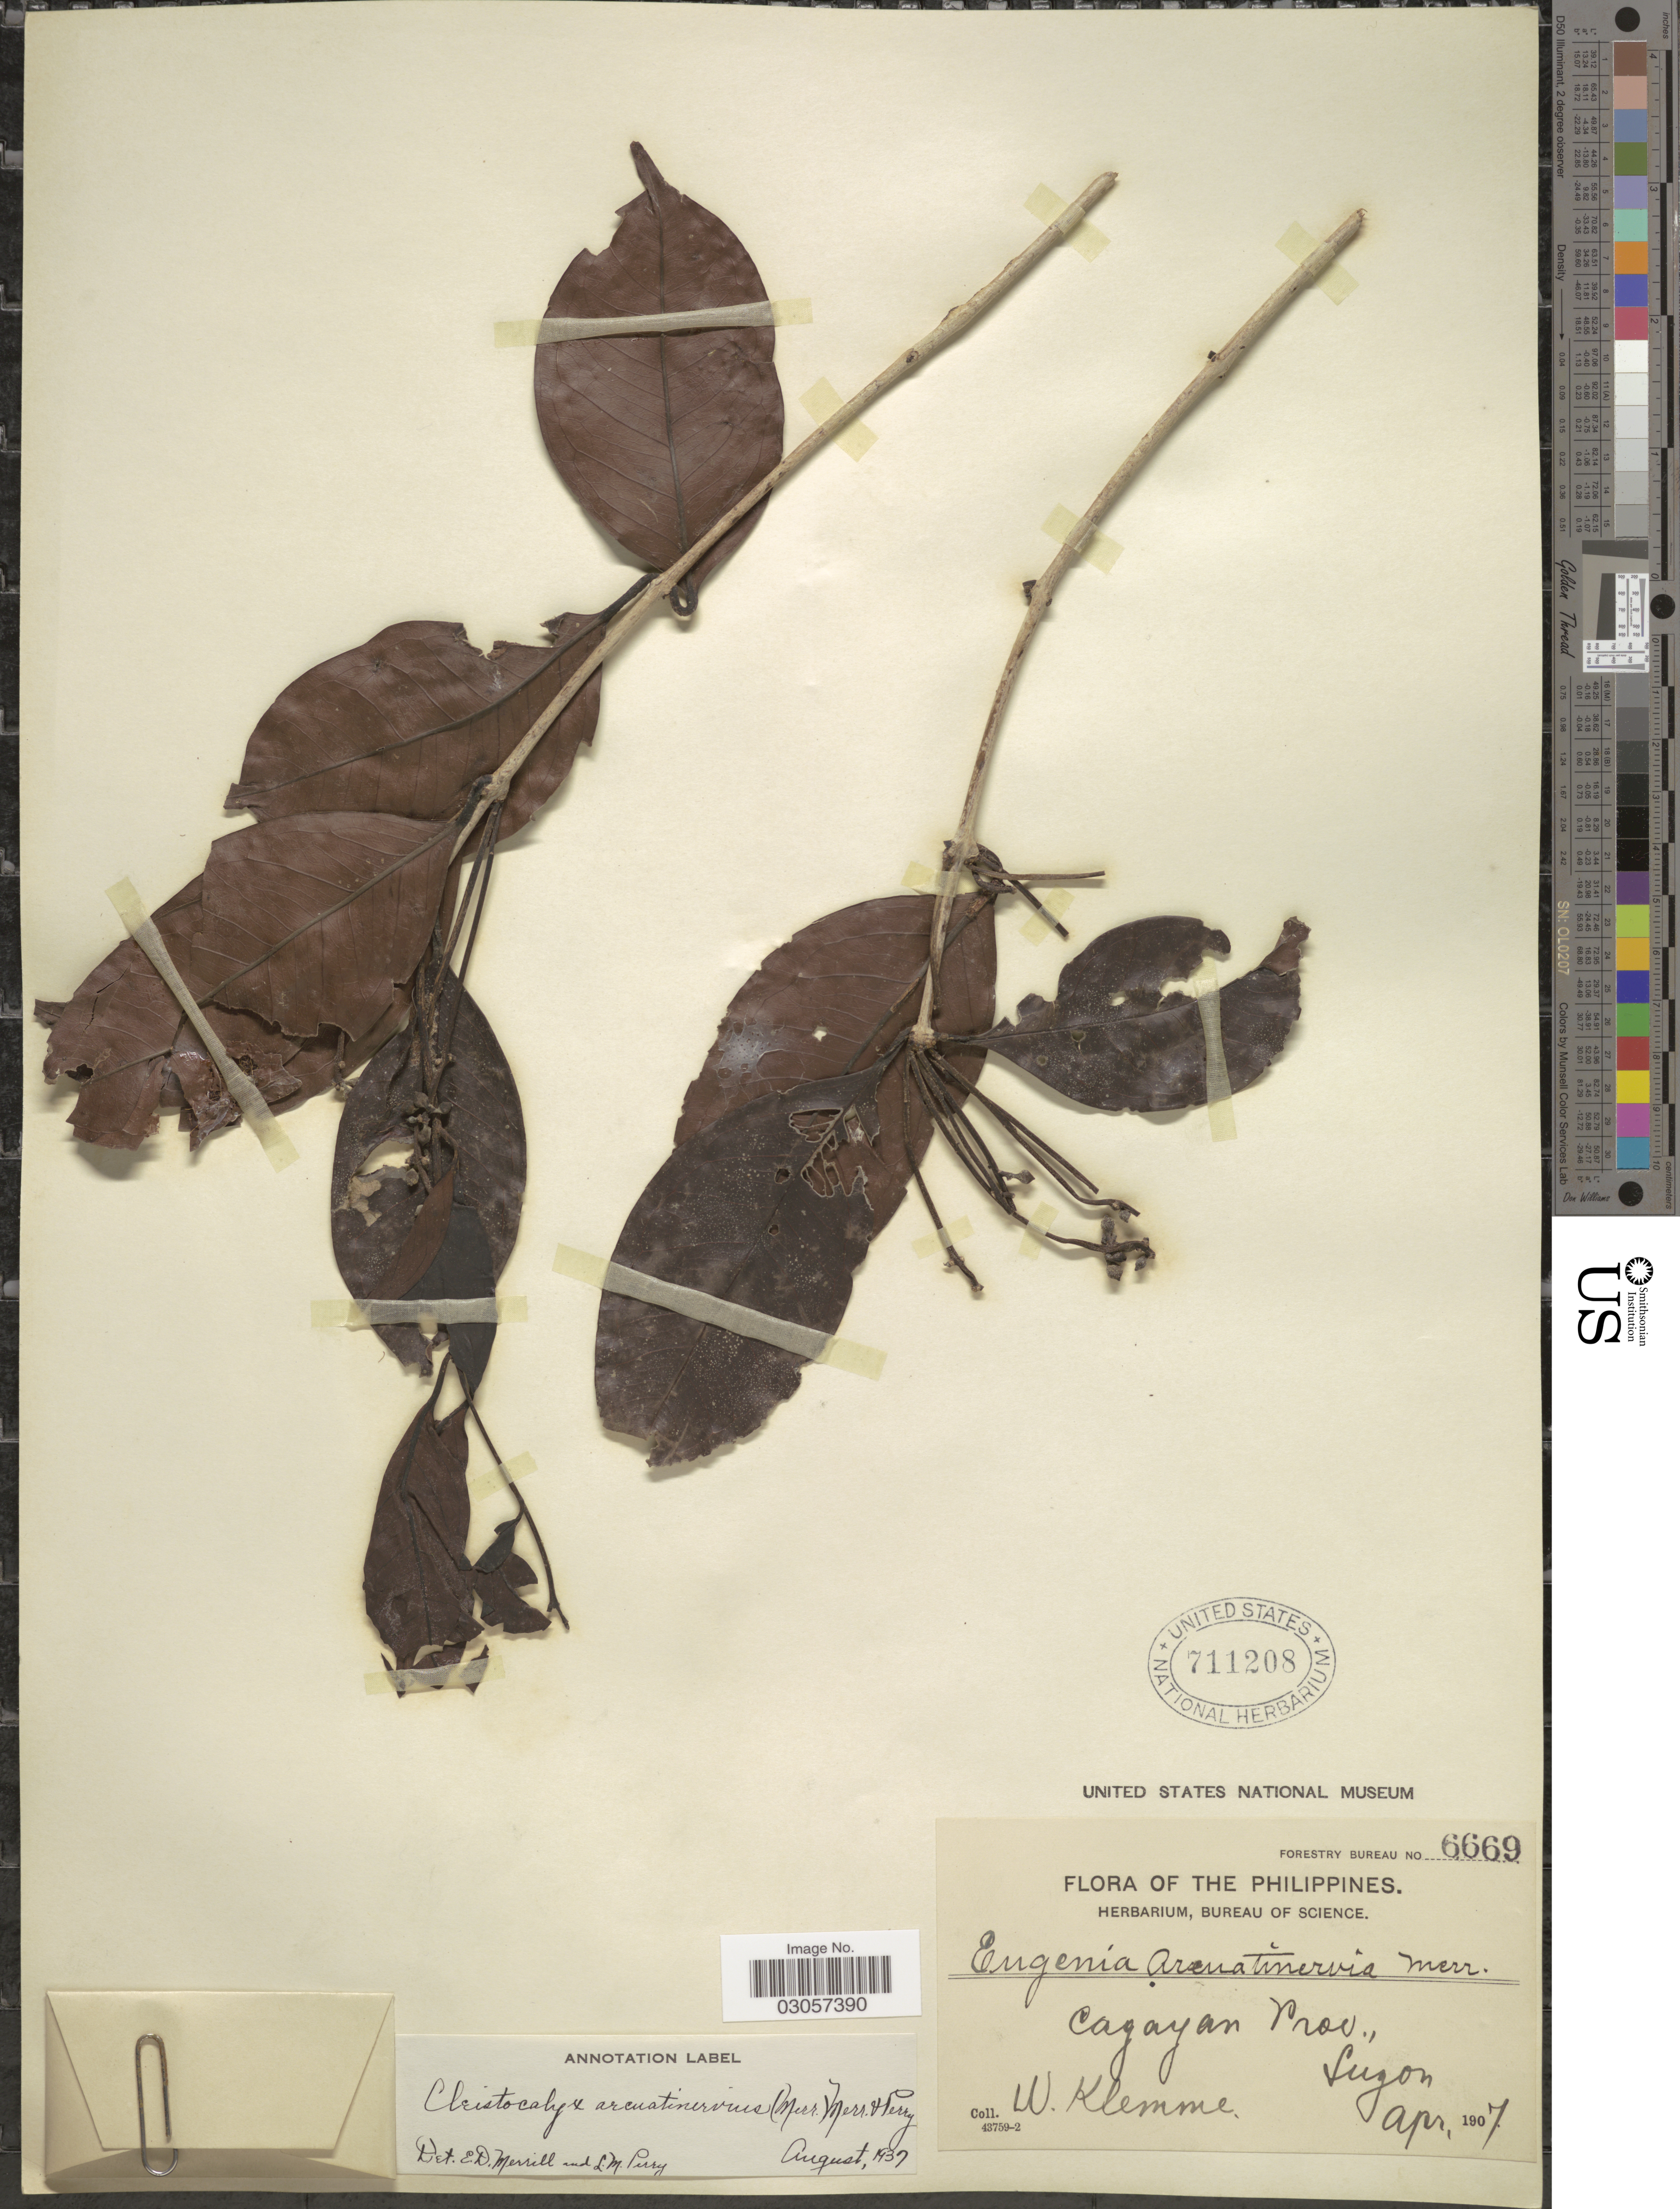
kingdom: Plantae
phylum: Tracheophyta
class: Magnoliopsida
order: Myrtales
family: Myrtaceae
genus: Syzygium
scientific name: Syzygium arcuatinervium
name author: (Merr.) Craven & Biffin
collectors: W. Klemme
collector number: Forestry Bureau 6669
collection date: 1907-04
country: Philippines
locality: Cagayan Prov., Luzon.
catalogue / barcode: US 711208